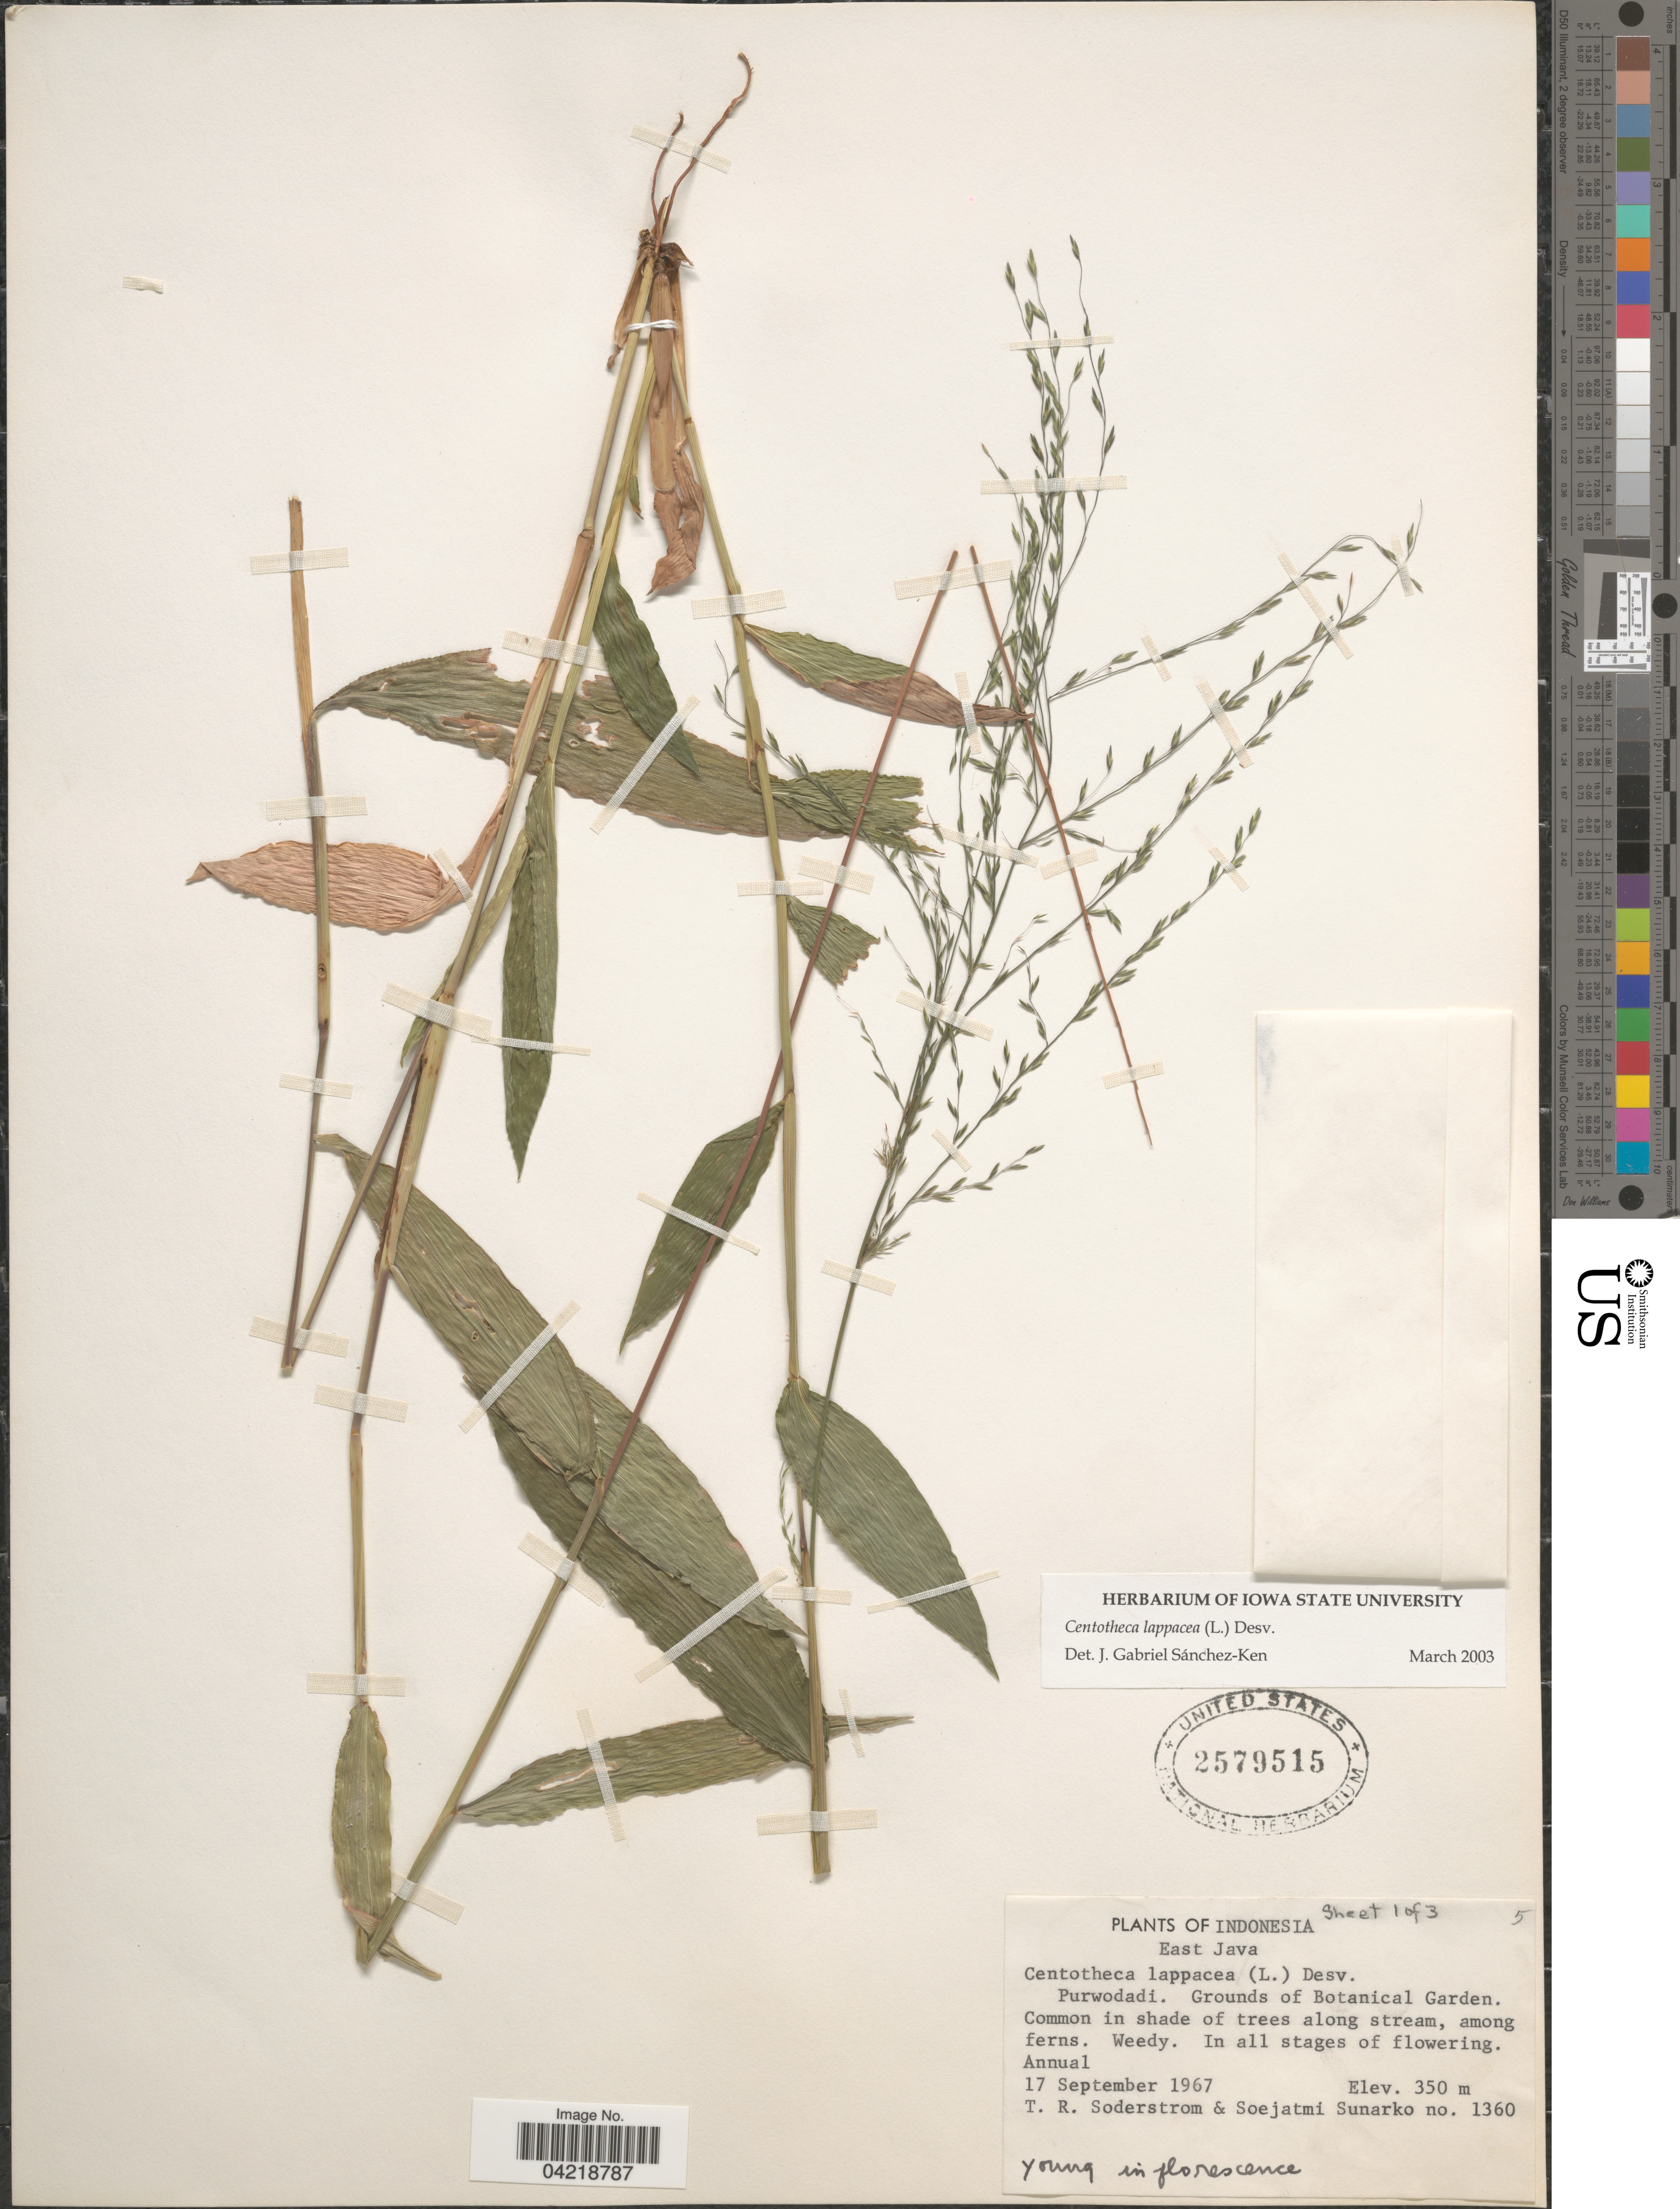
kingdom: Plantae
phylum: Tracheophyta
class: Liliopsida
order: Poales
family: Poaceae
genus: Centotheca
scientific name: Centotheca lappacea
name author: (L.) Desv.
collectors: T. R. Soderstrom & S. Sunarko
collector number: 1360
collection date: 1967-09-17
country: Indonesia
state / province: Java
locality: East Java. Purwodadi. Grounds of Botanical Garden.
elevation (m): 350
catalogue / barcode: US 2579515